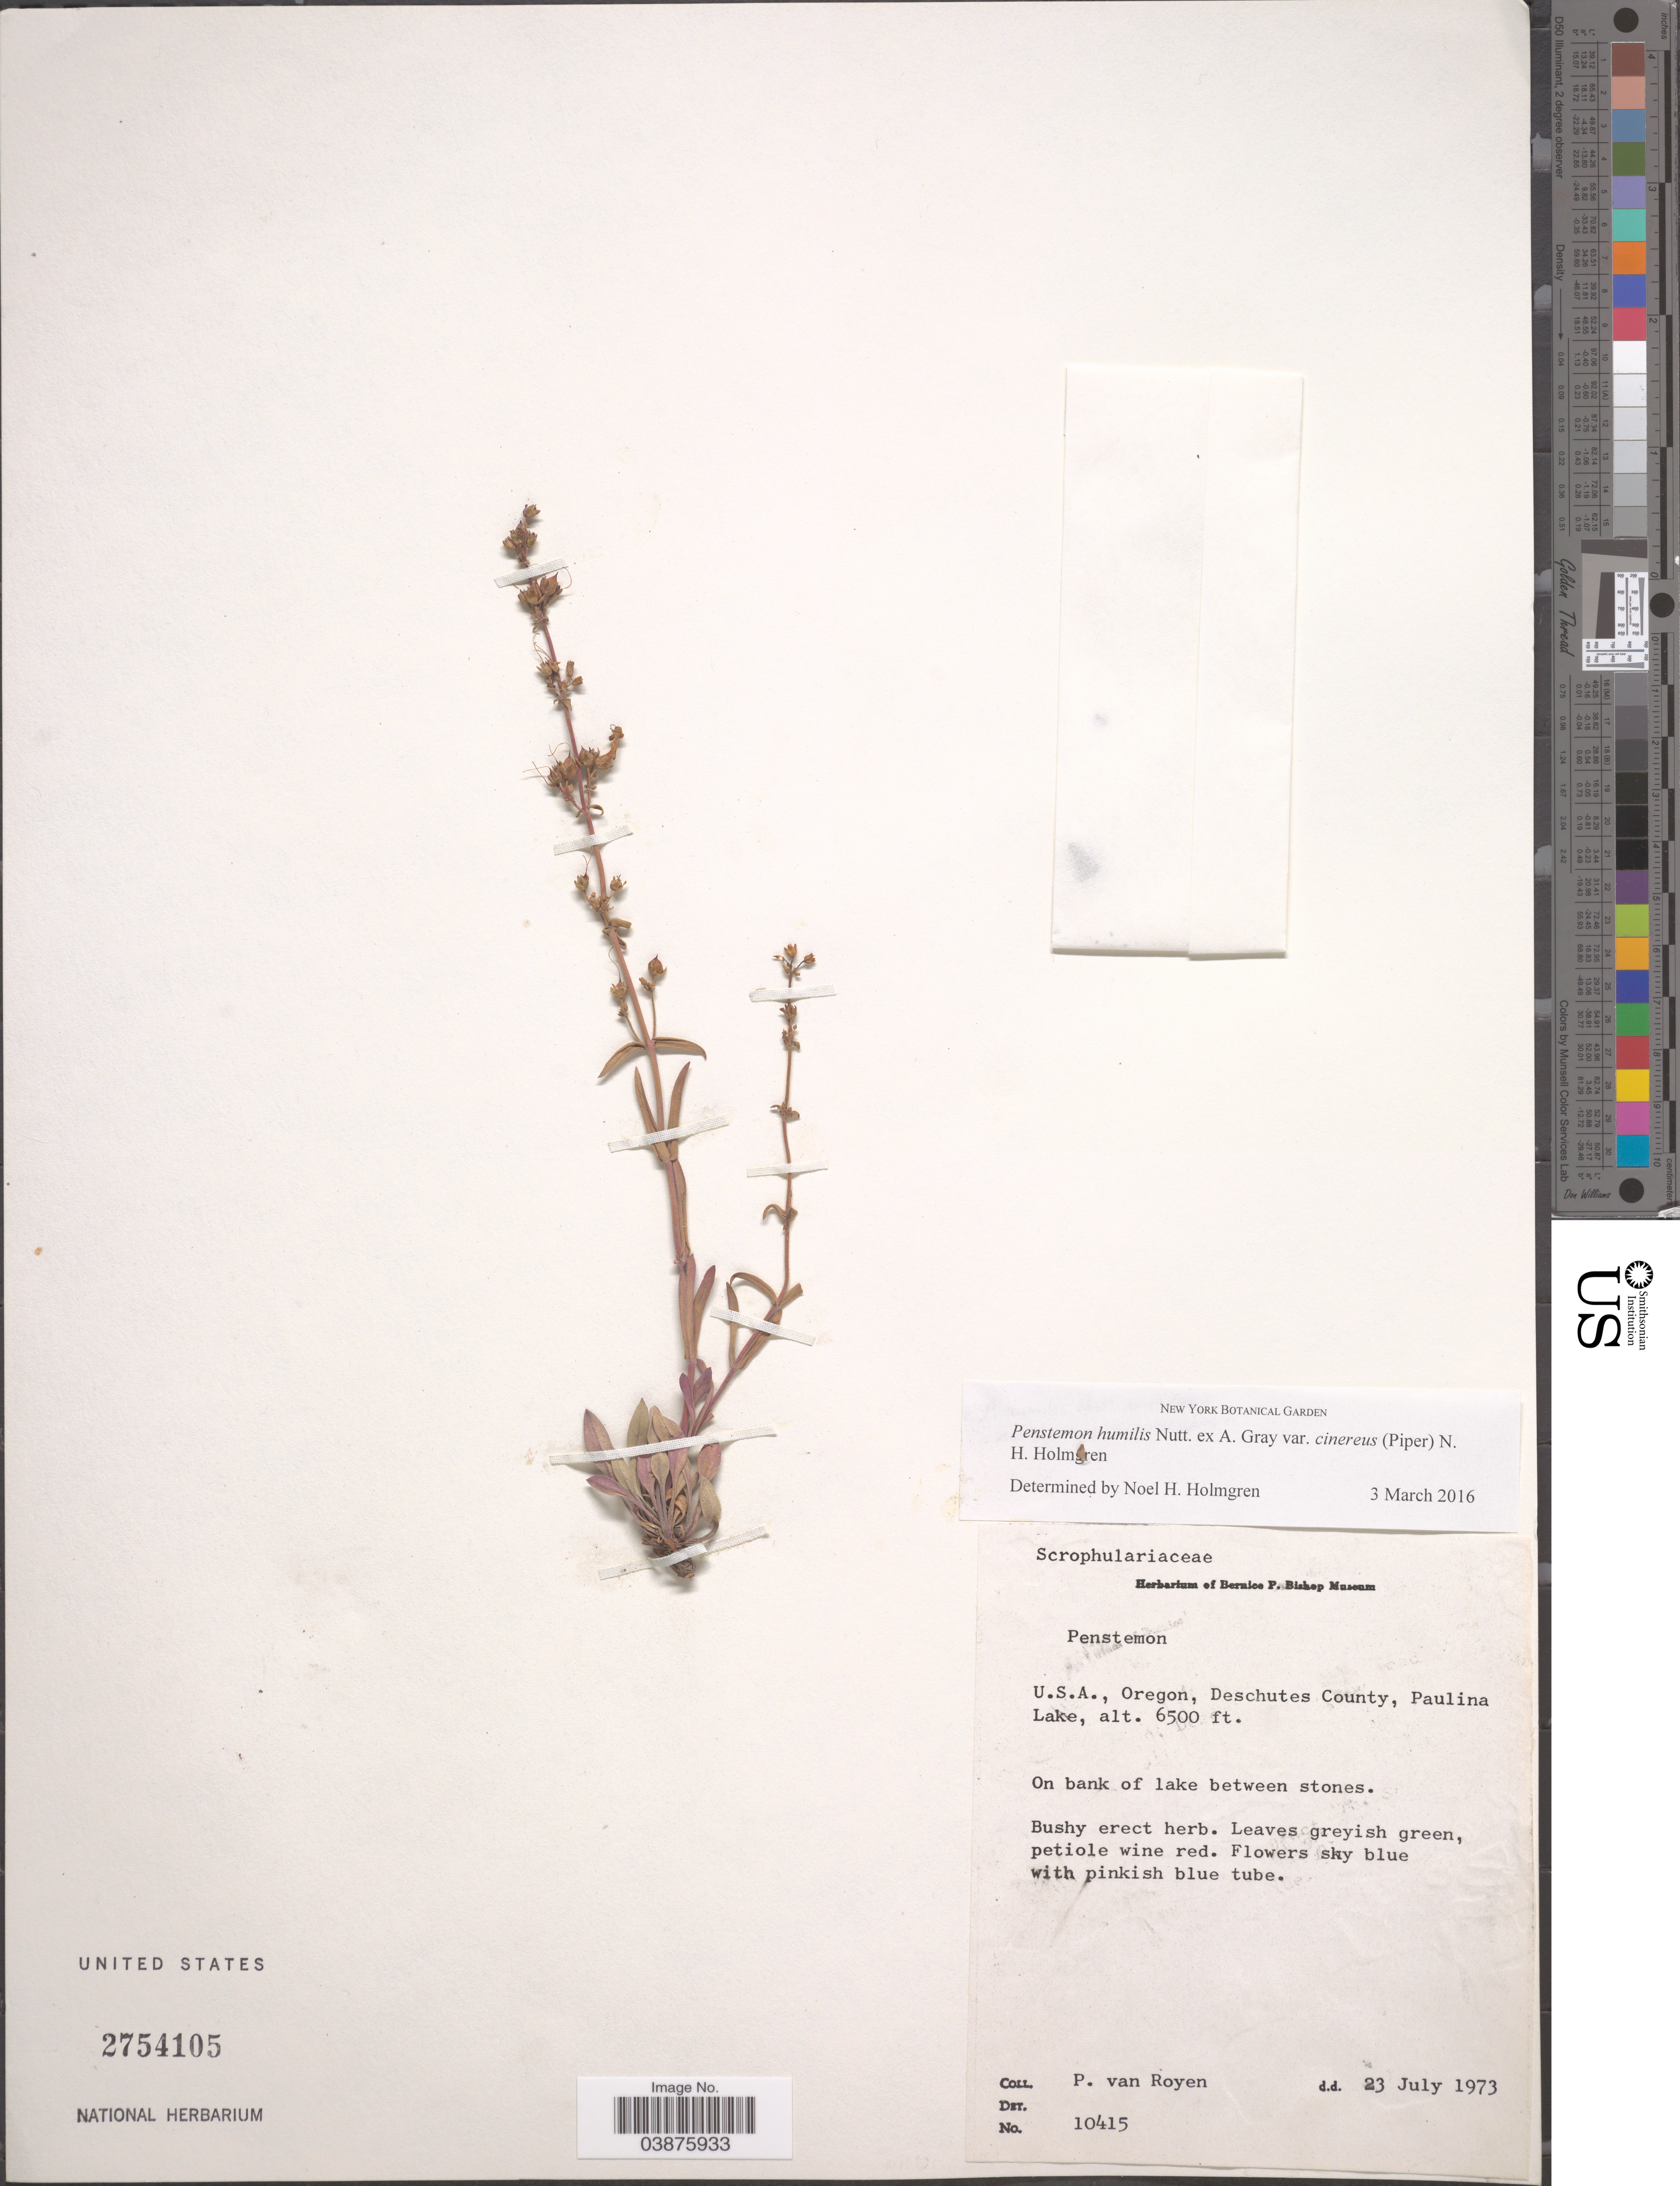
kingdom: Plantae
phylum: Tracheophyta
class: Magnoliopsida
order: Lamiales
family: Plantaginaceae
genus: Penstemon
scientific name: Penstemon humilis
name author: Nutt. ex A. Gray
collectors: P. van Royen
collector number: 10415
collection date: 1973-07-23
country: United States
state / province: Oregon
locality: Deschutes County, Paulina Lake.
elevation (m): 1981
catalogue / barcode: US 2754105